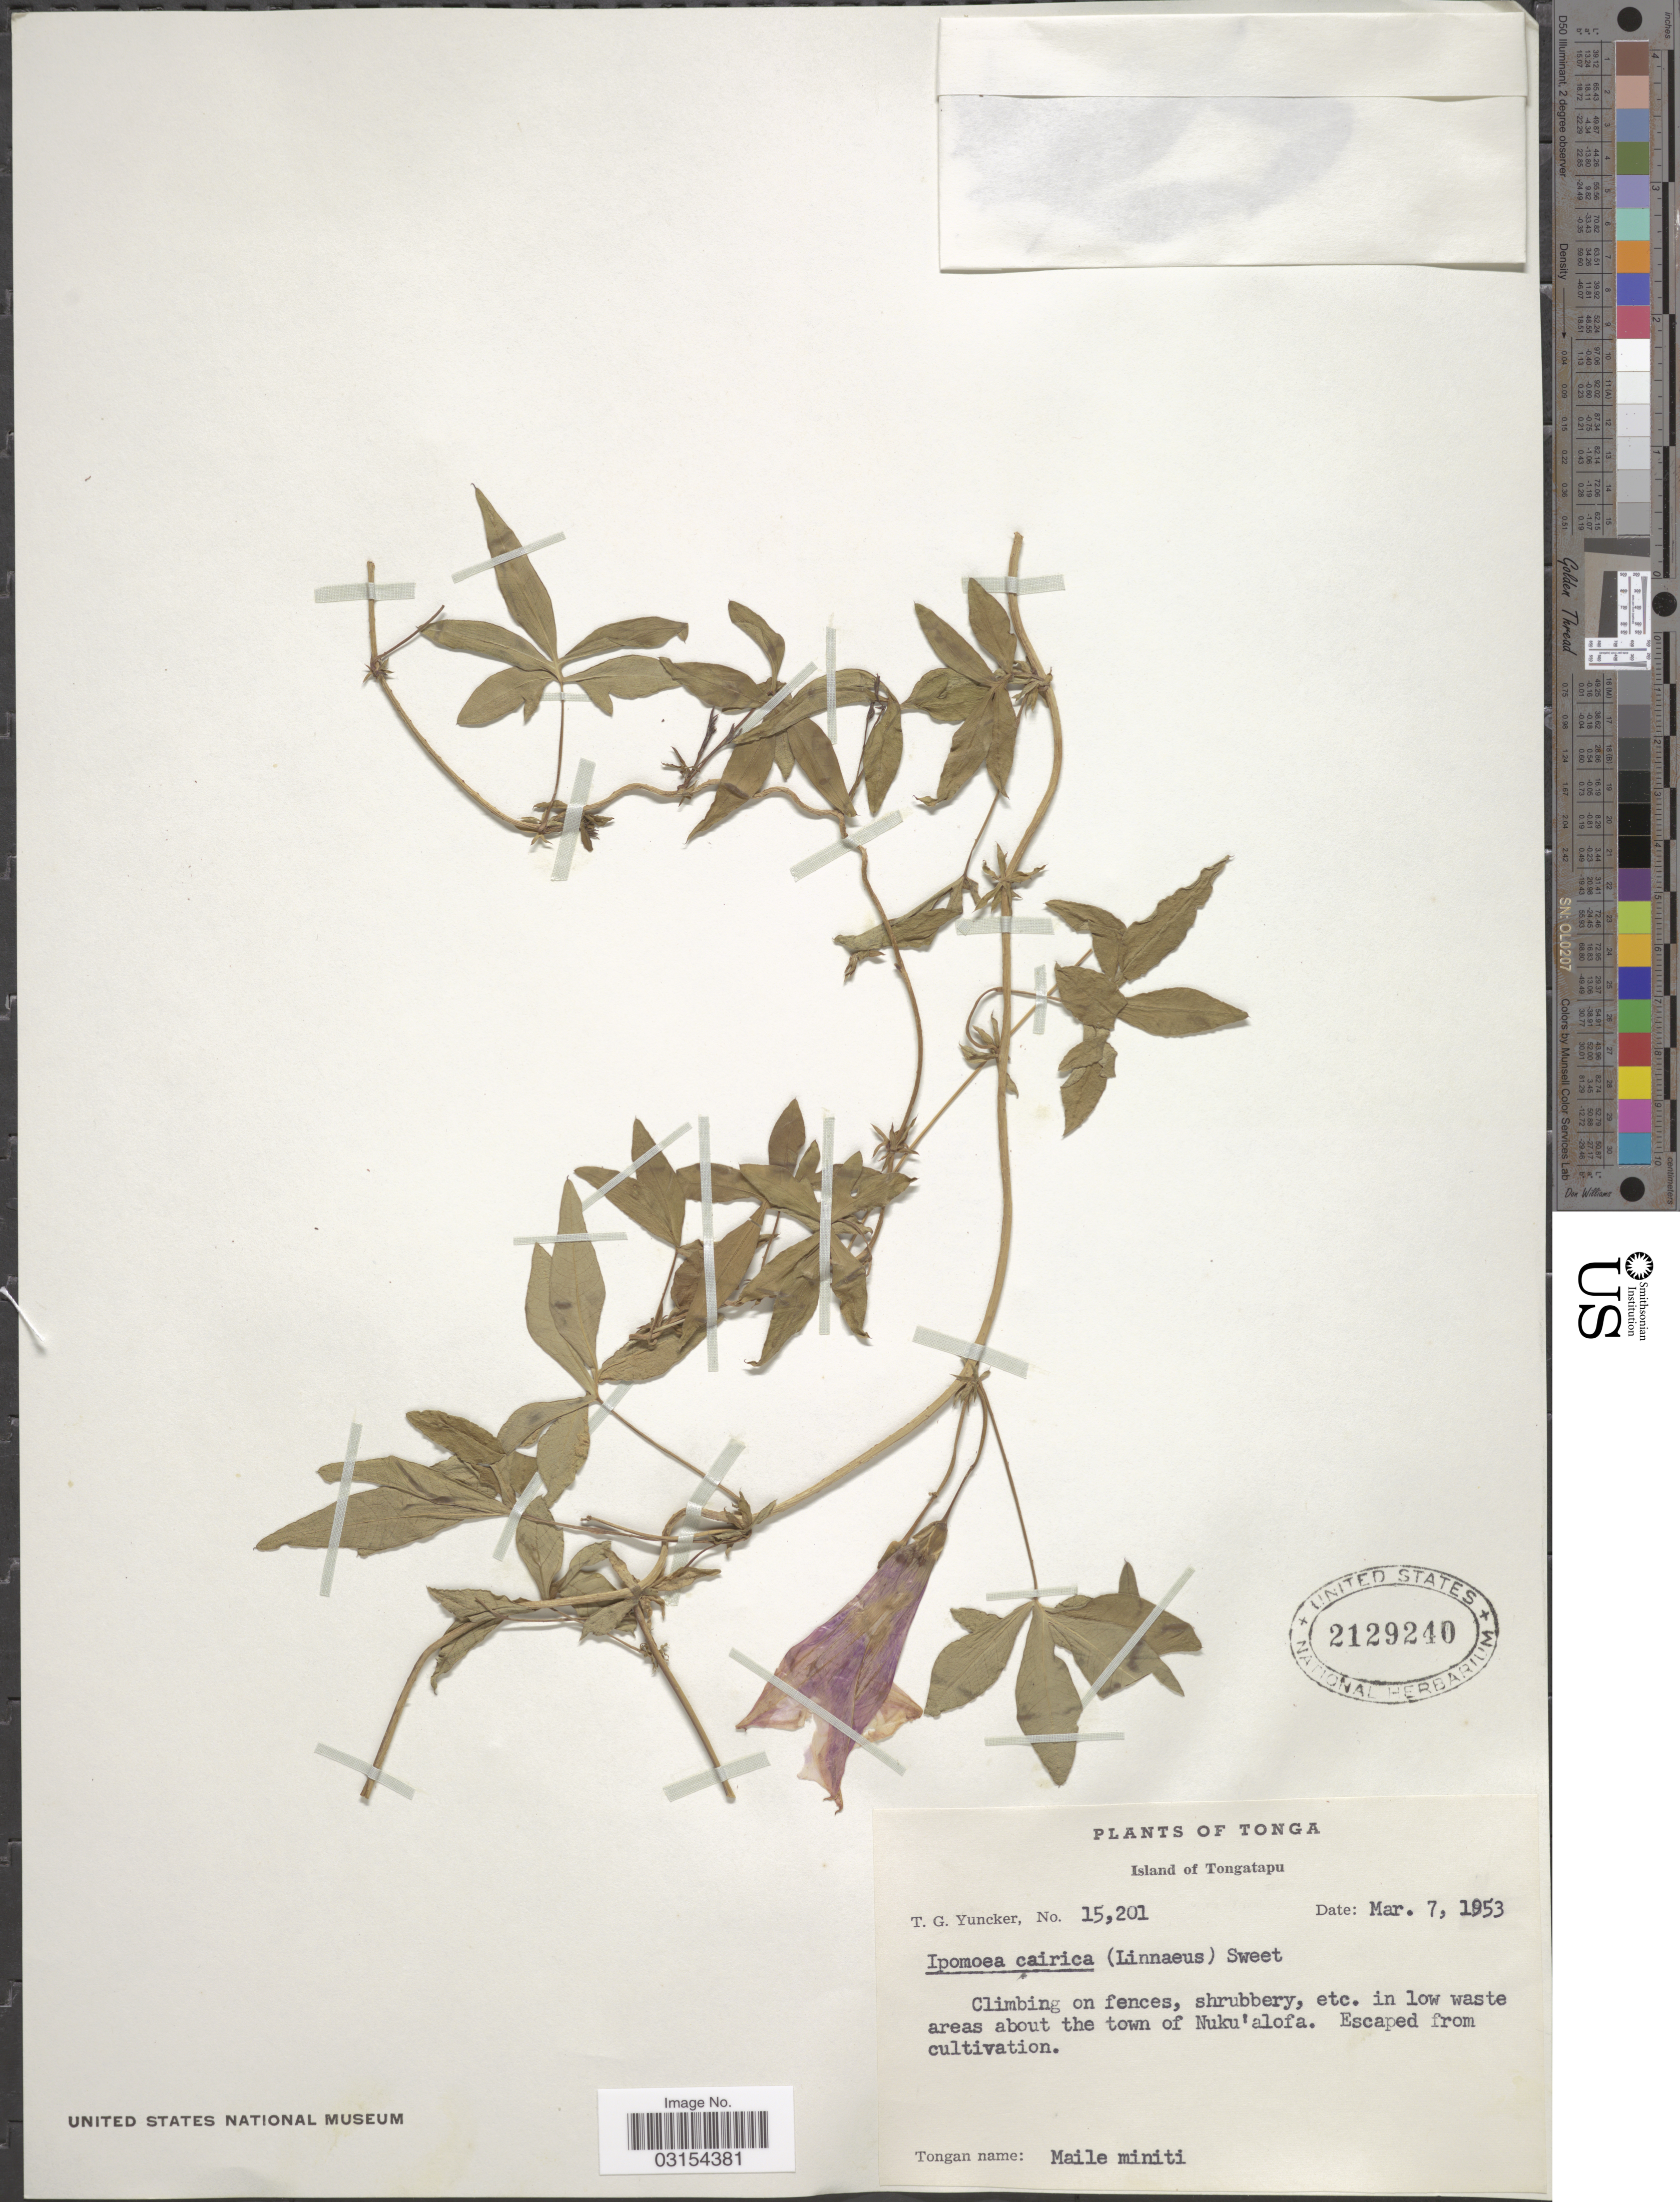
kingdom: Plantae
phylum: Tracheophyta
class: Magnoliopsida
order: Solanales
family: Convolvulaceae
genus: Ipomoea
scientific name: Ipomoea cairica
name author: (L.) Sweet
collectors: T. G. Yuncker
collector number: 15201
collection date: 1953-03-07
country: Tonga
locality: Island of Tongatapu. Areas about the town of Nuku'alofa.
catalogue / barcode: US 2129240